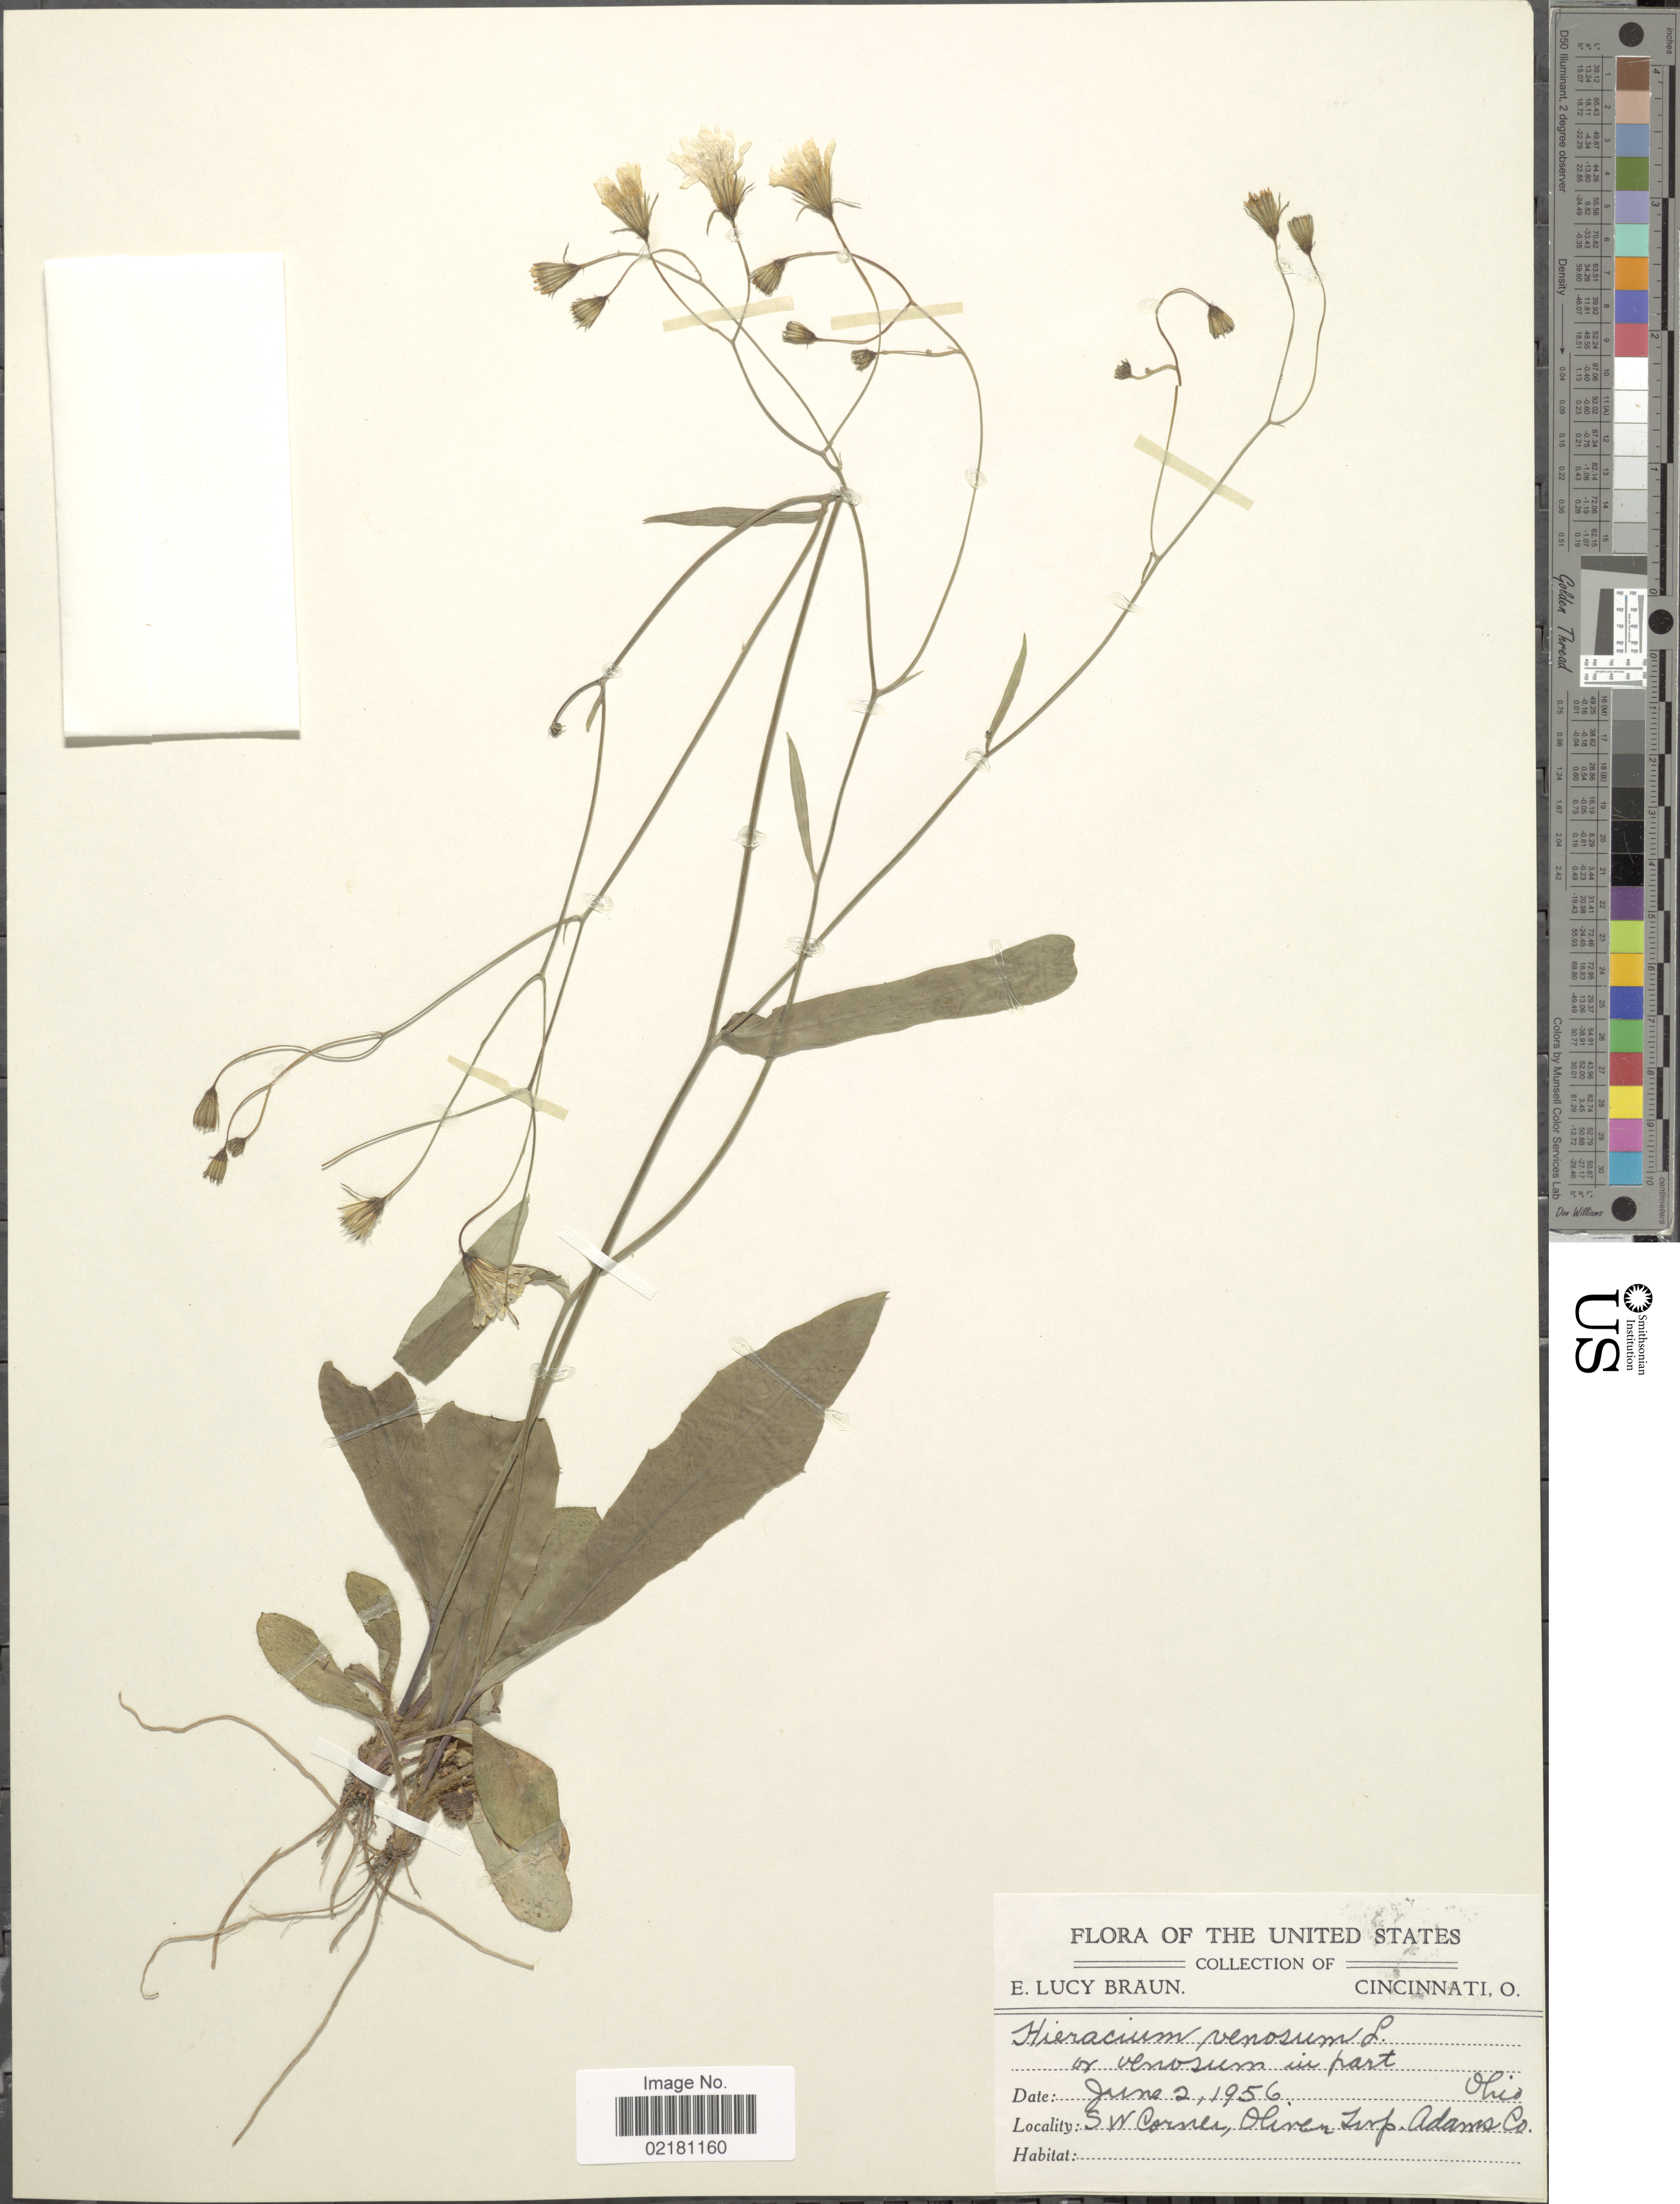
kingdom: Plantae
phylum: Tracheophyta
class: Magnoliopsida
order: Asterales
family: Asteraceae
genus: Hieracium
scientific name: Hieracium venosum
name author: L.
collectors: E. L. Braun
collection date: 1956-06-02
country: United States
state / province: Ohio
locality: S W Corner, Oliver Twp. Adams Co. Ohio